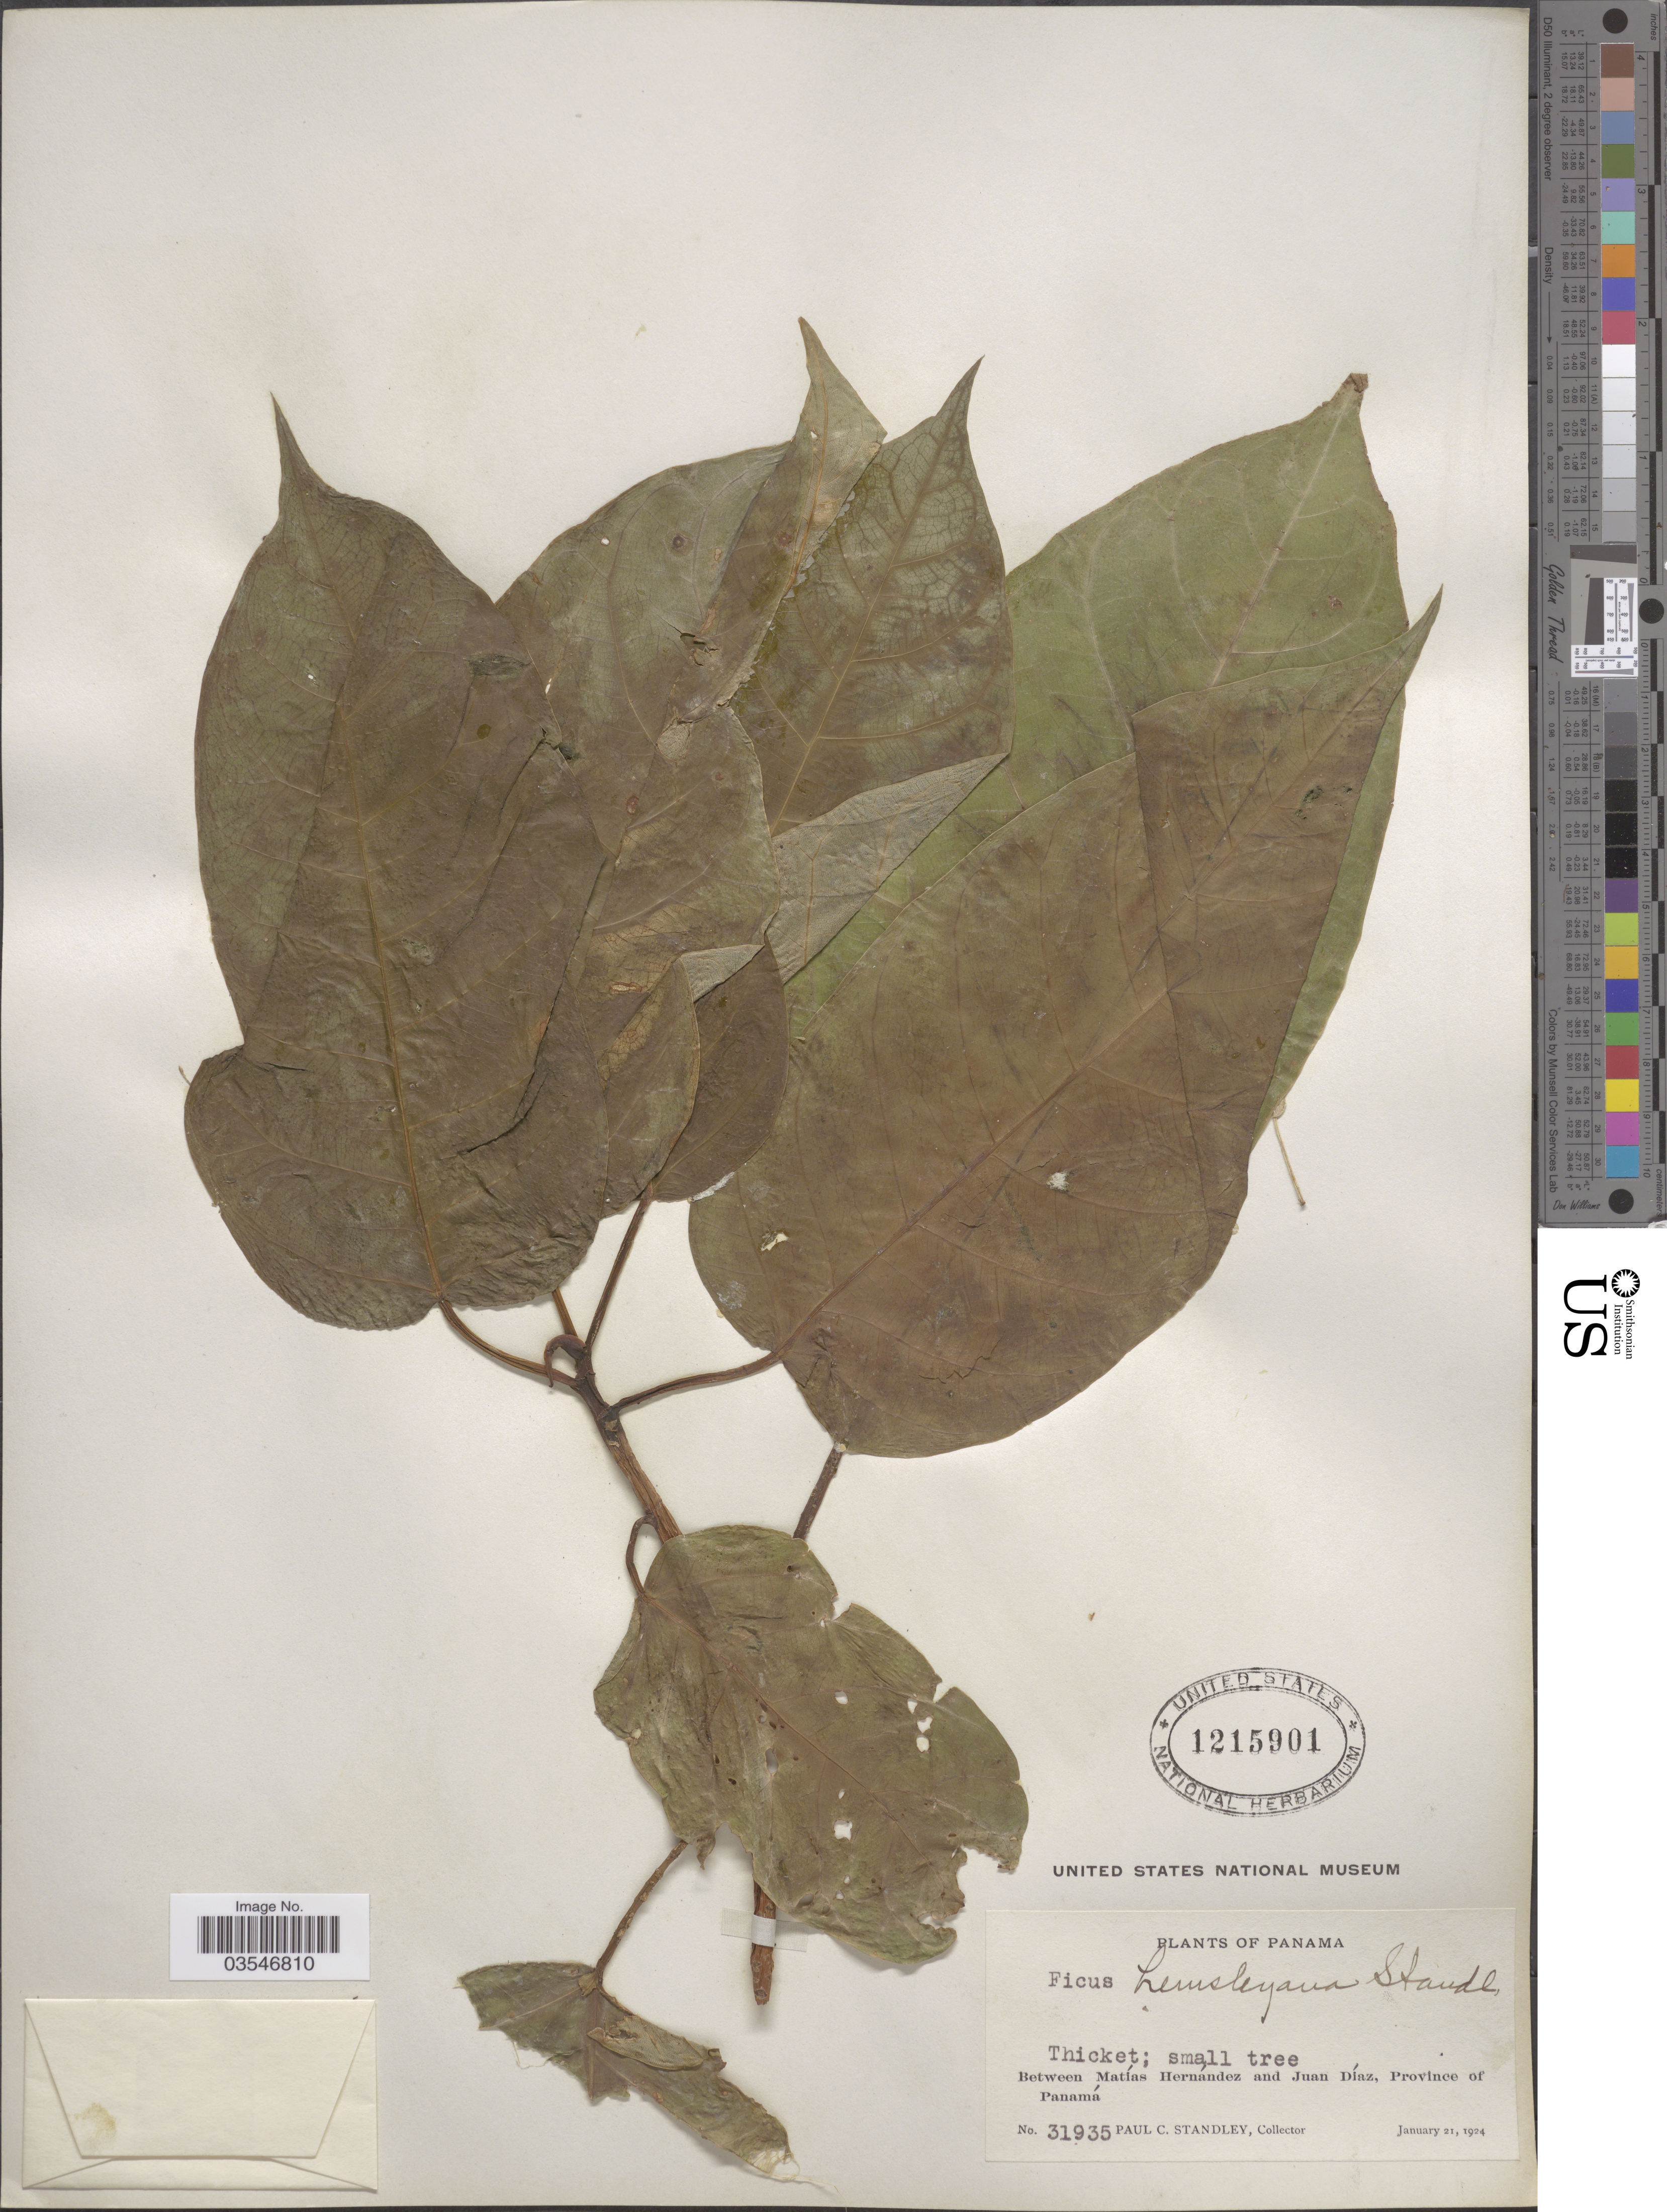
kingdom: Plantae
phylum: Tracheophyta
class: Magnoliopsida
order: Rosales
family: Moraceae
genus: Ficus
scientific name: Ficus hemsleyana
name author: King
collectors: P. C. Standley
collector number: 31935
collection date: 1924-01-21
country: Panama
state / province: Panamá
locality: Between Matías Hernández and Juan Díaz.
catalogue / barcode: US 1215901